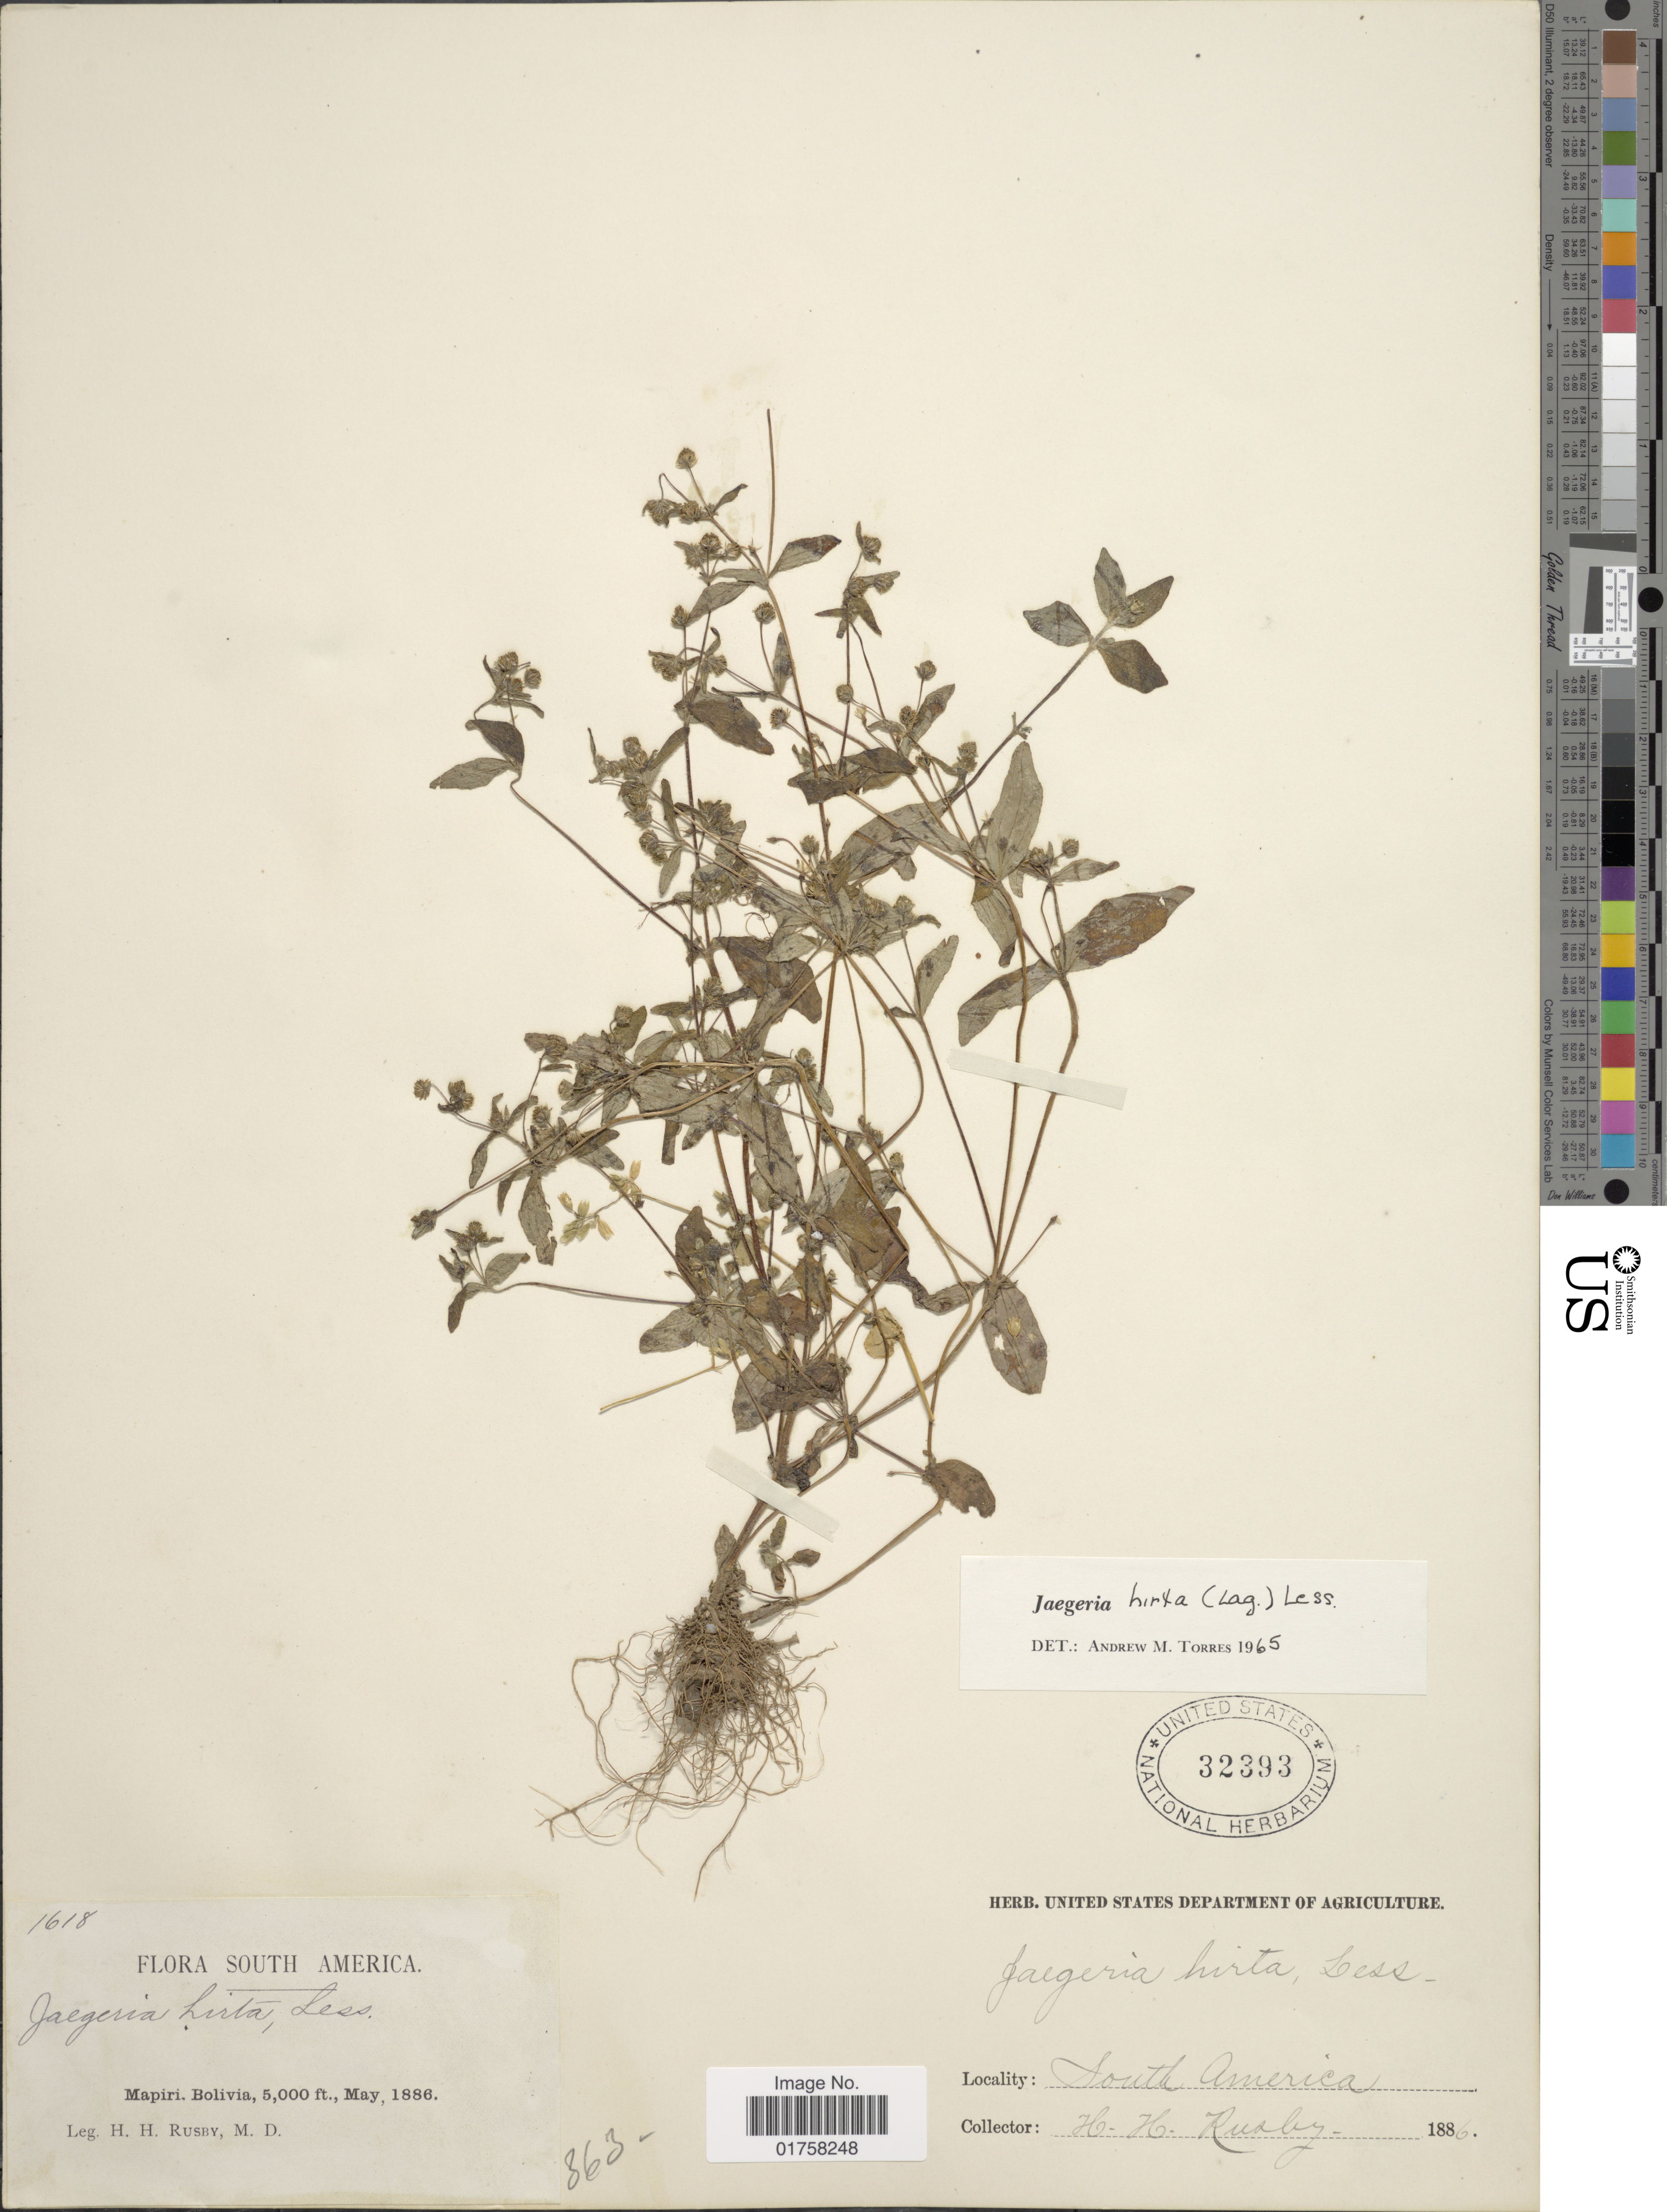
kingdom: Plantae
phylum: Tracheophyta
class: Magnoliopsida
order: Asterales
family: Asteraceae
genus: Jaegeria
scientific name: Jaegeria hirta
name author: (Lag.) Less.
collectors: H. H. Rusby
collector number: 1618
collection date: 1886-05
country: Bolivia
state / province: La Páz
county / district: Larecaja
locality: Mapiri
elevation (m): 1524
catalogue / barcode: US 32393